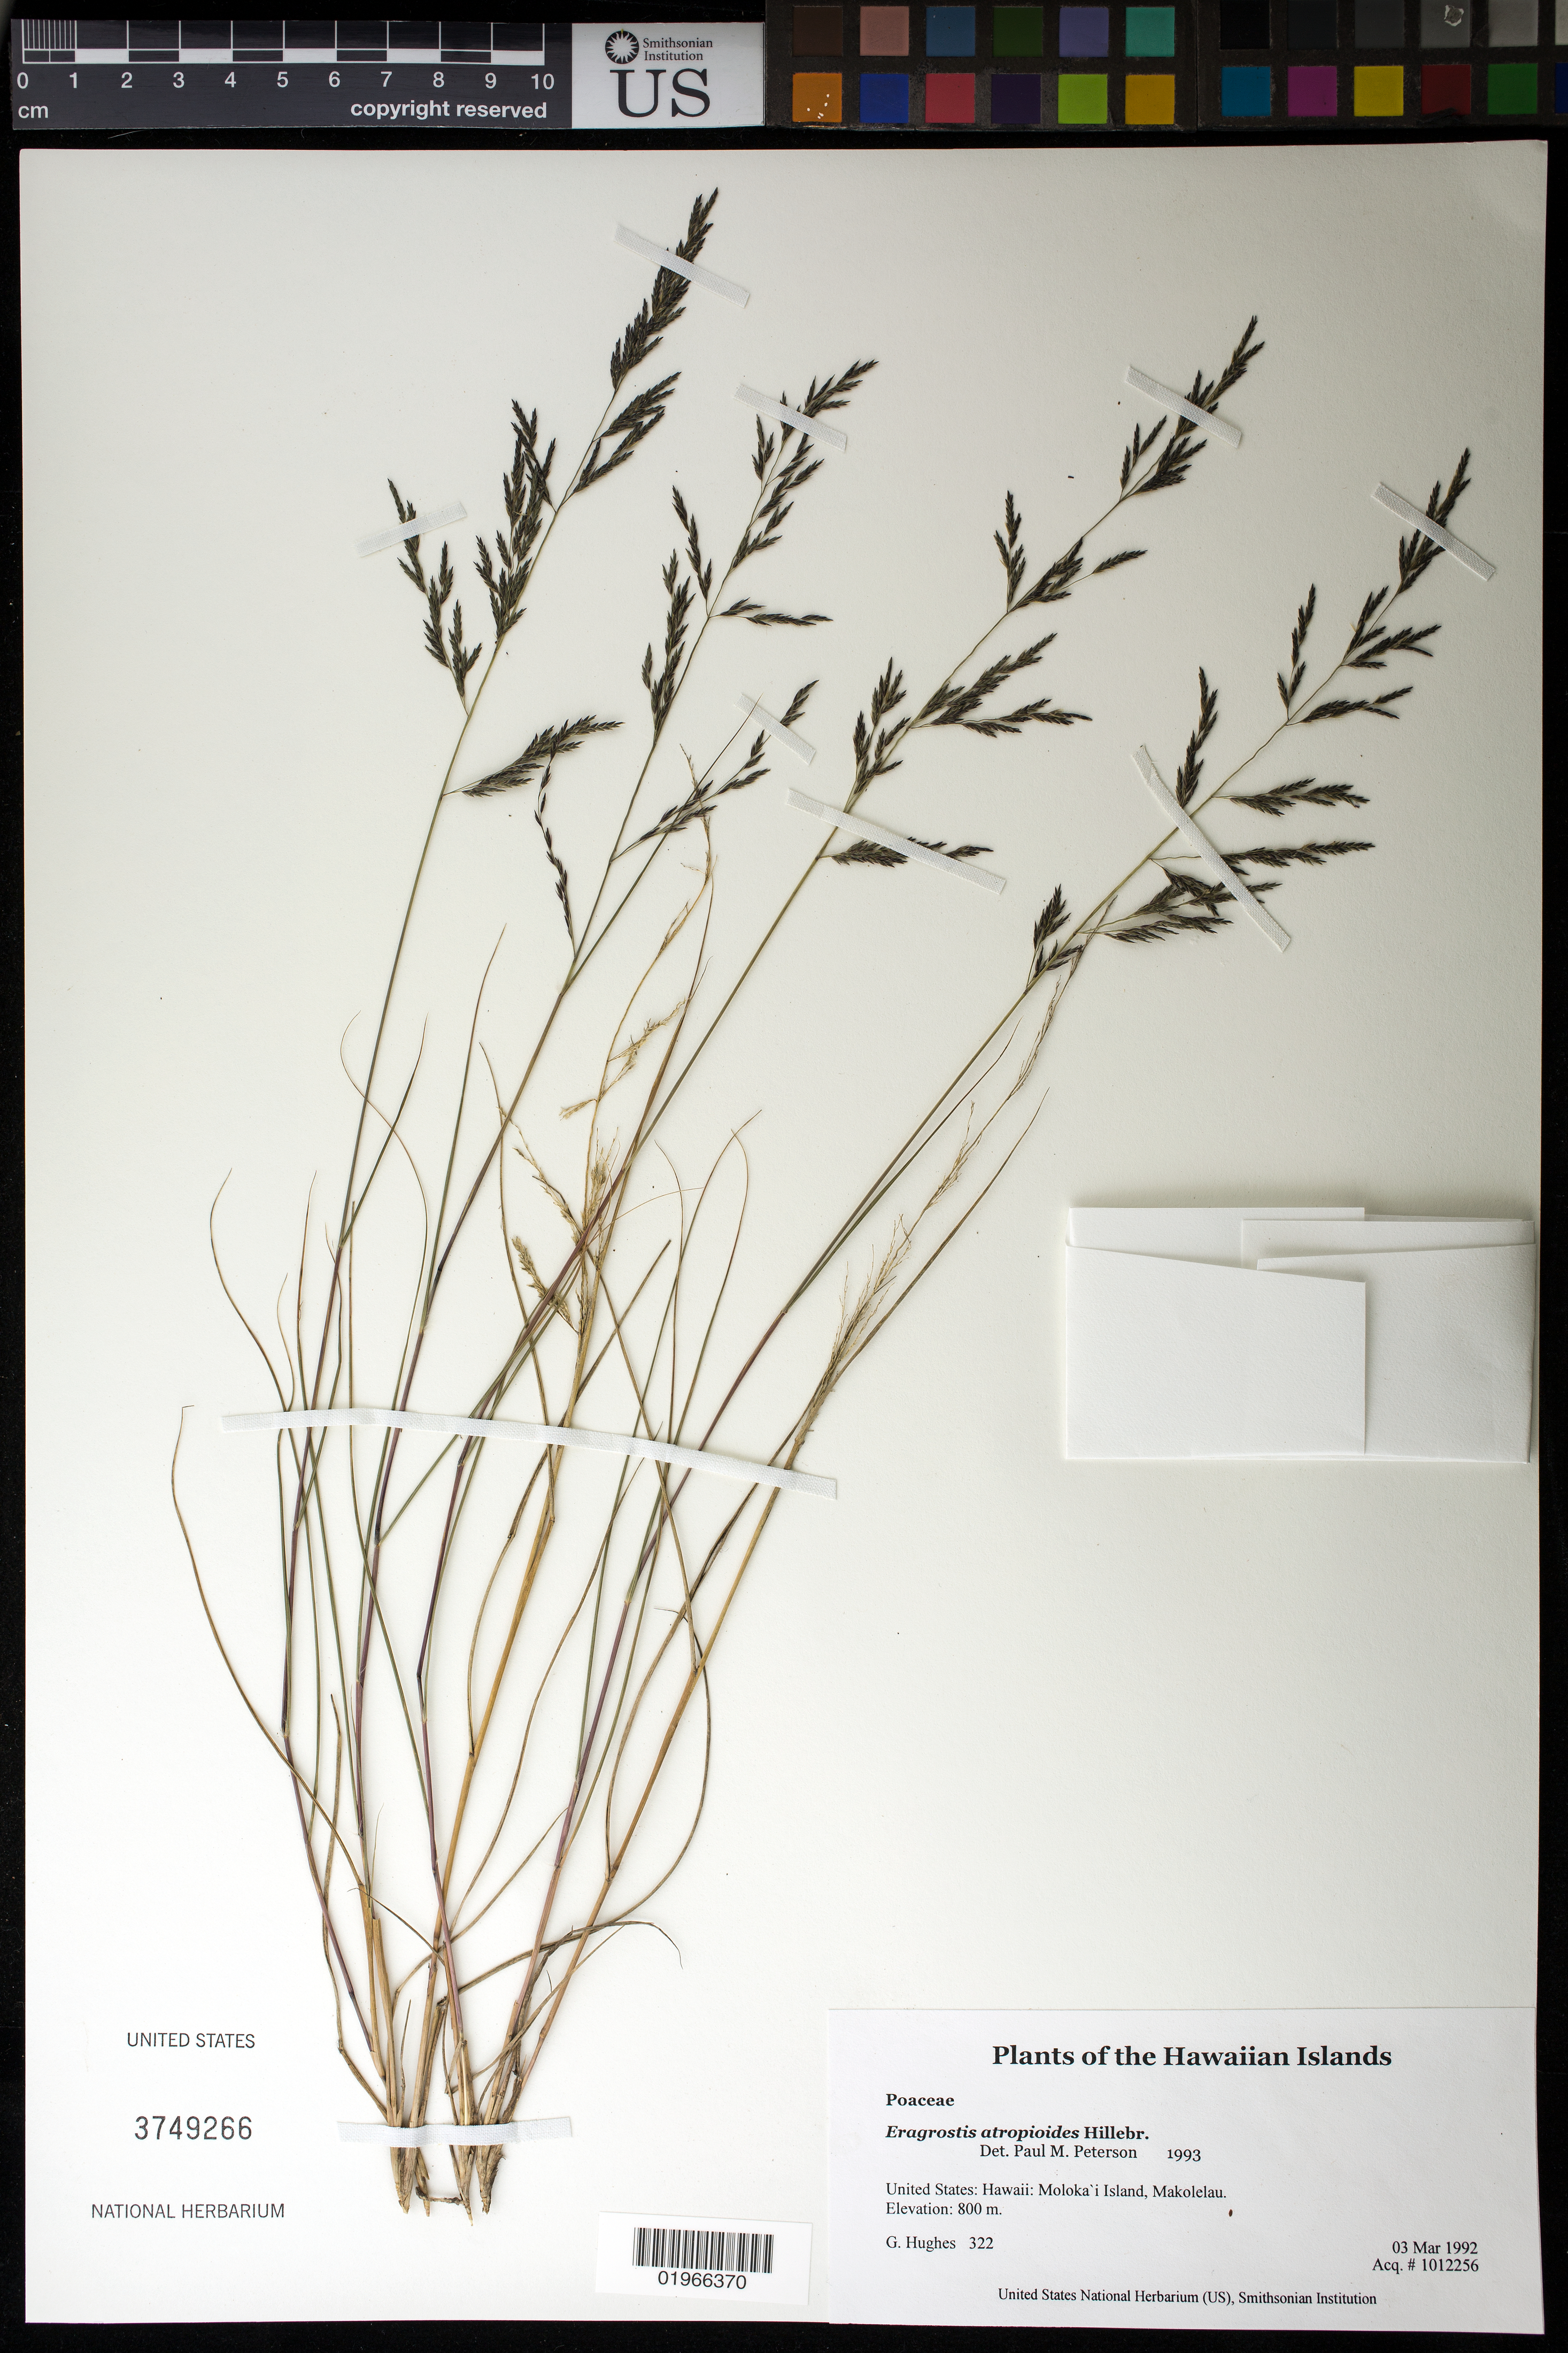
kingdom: Plantae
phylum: Tracheophyta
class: Liliopsida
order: Poales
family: Poaceae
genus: Eragrostis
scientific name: Eragrostis deflexa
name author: Hitchc.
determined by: Faccenda, K.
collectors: G. Hughes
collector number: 322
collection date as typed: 3-3-92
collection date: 1992-03-03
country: United States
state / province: Hawaii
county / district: Maui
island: Moloka'i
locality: Makolelau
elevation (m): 800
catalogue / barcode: US 3749266